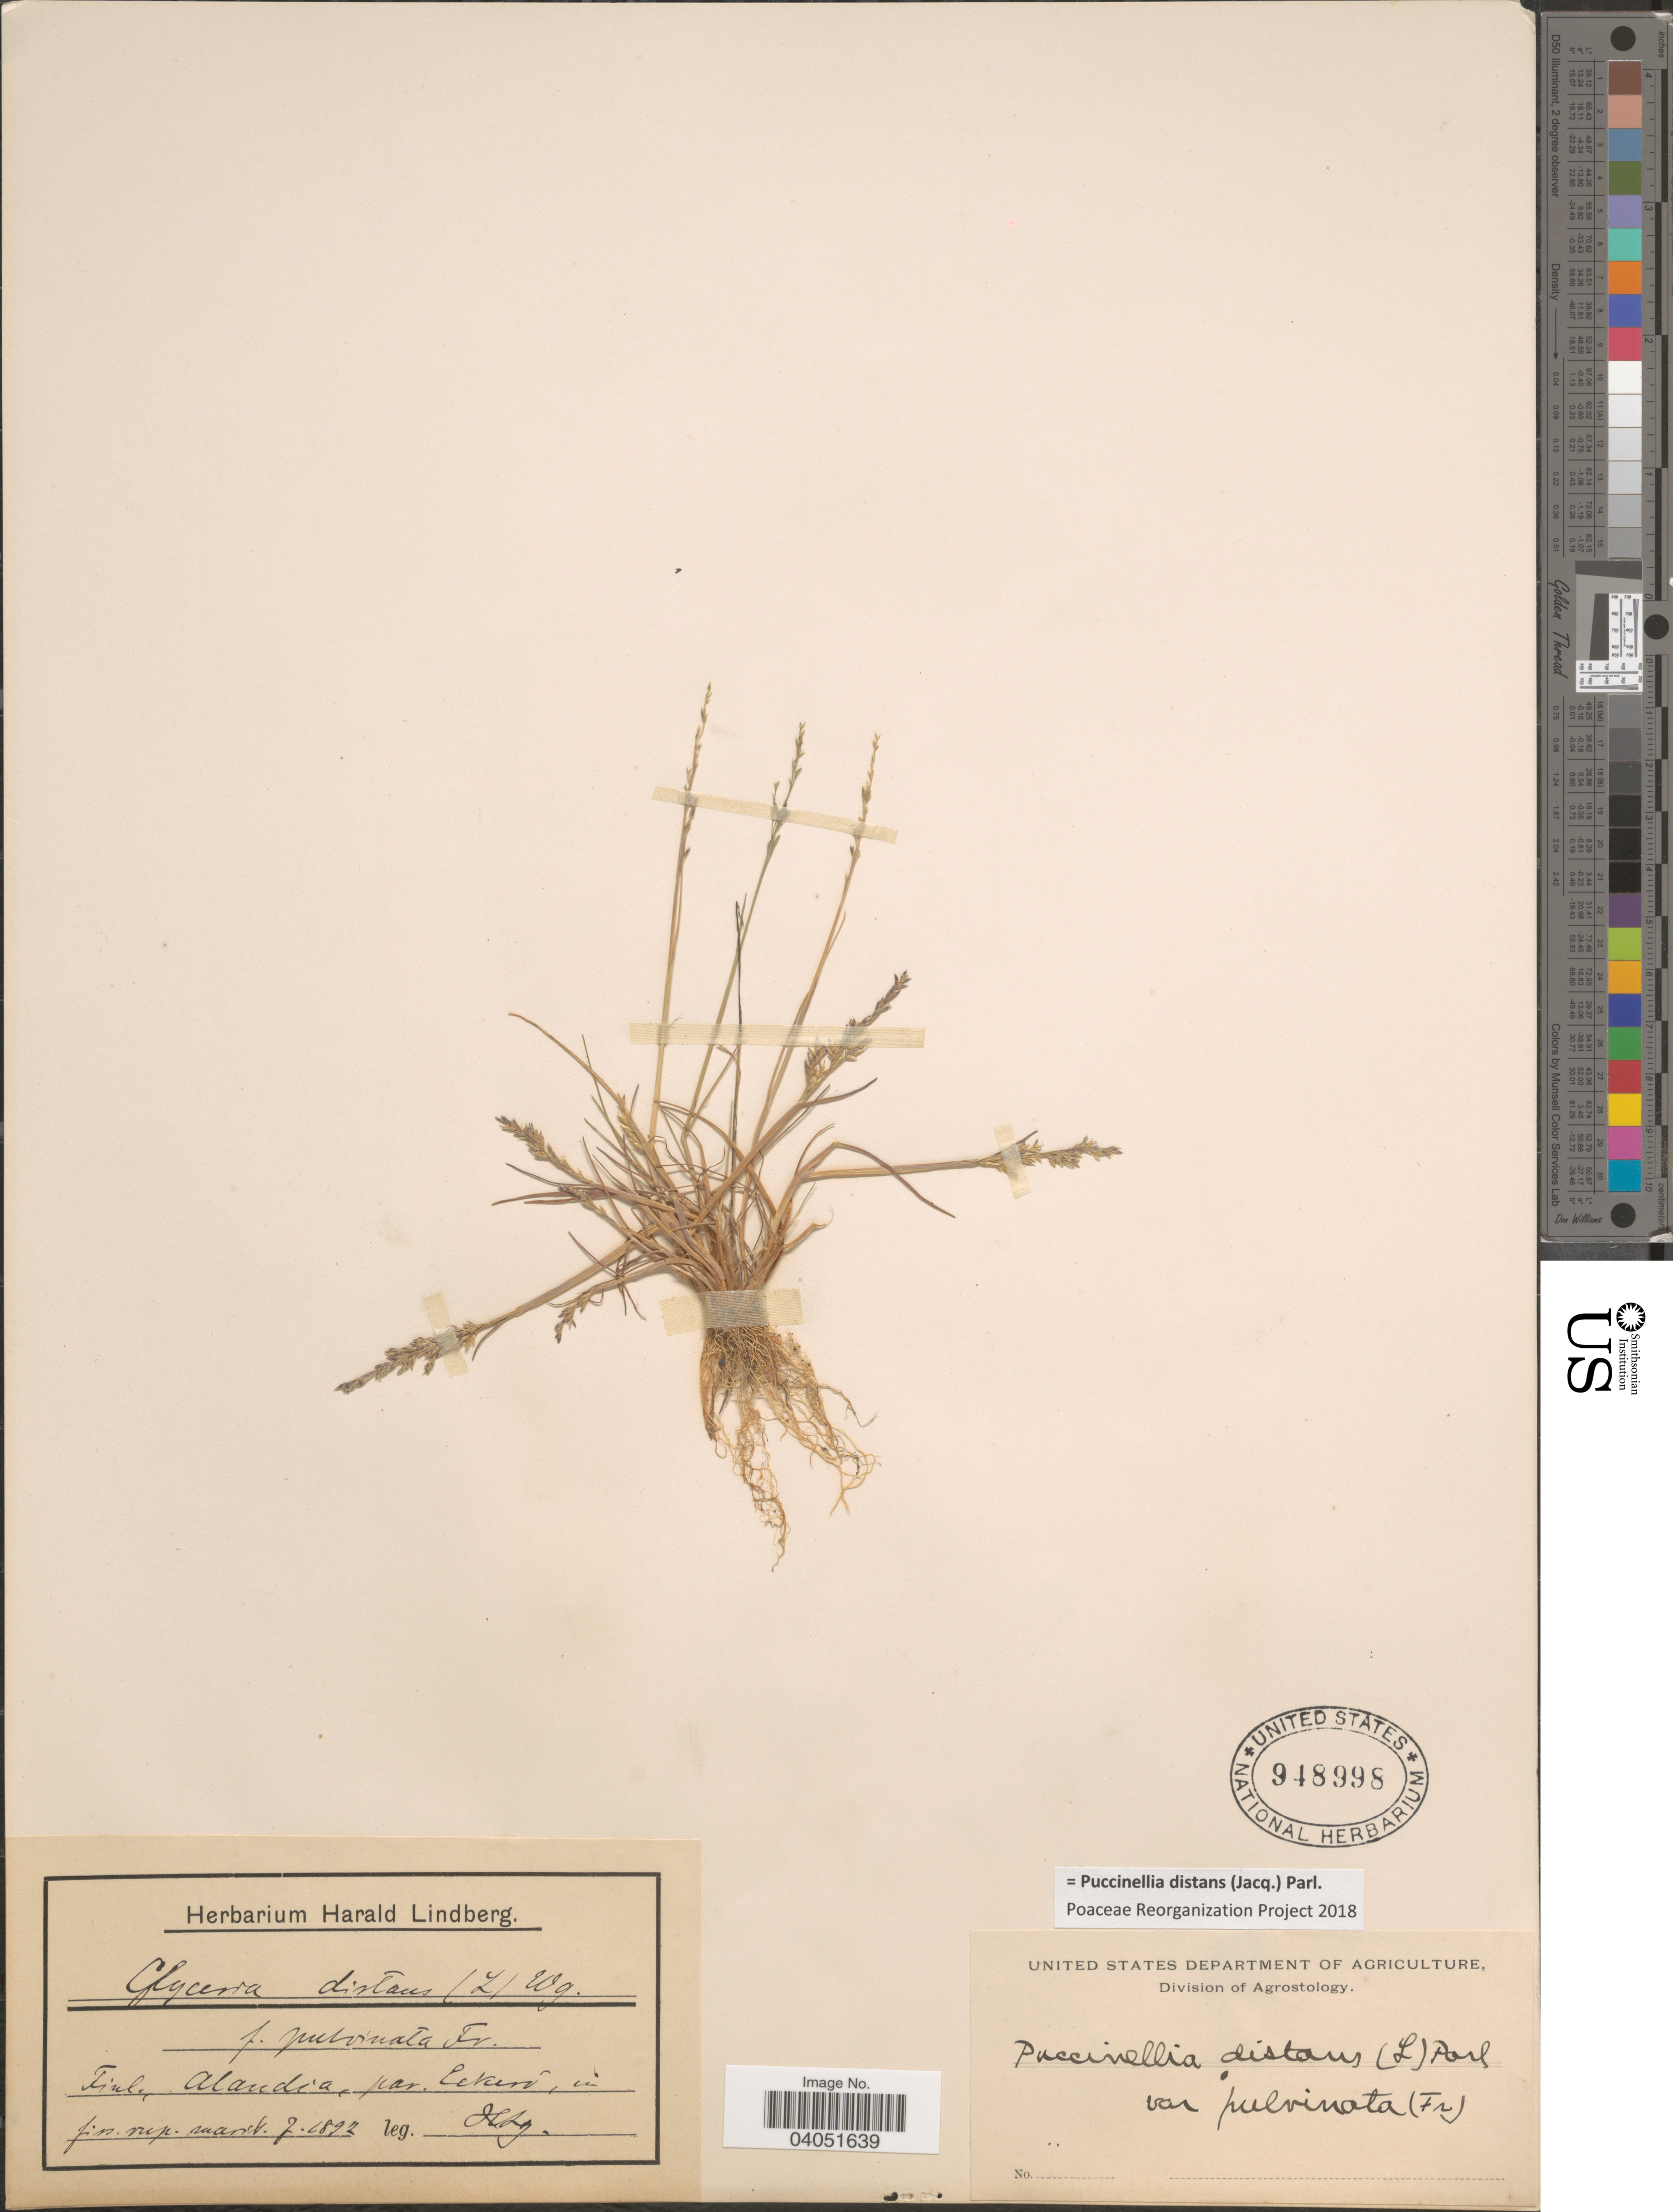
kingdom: Plantae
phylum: Tracheophyta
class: Liliopsida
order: Poales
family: Poaceae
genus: Puccinellia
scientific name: Puccinellia distans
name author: (Jacq.) Parl.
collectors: H. Lindberg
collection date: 1892-03-07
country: Finland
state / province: Ahvenanmaa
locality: Alandia, par. Eckeri, in fin. nep.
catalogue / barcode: US 948998